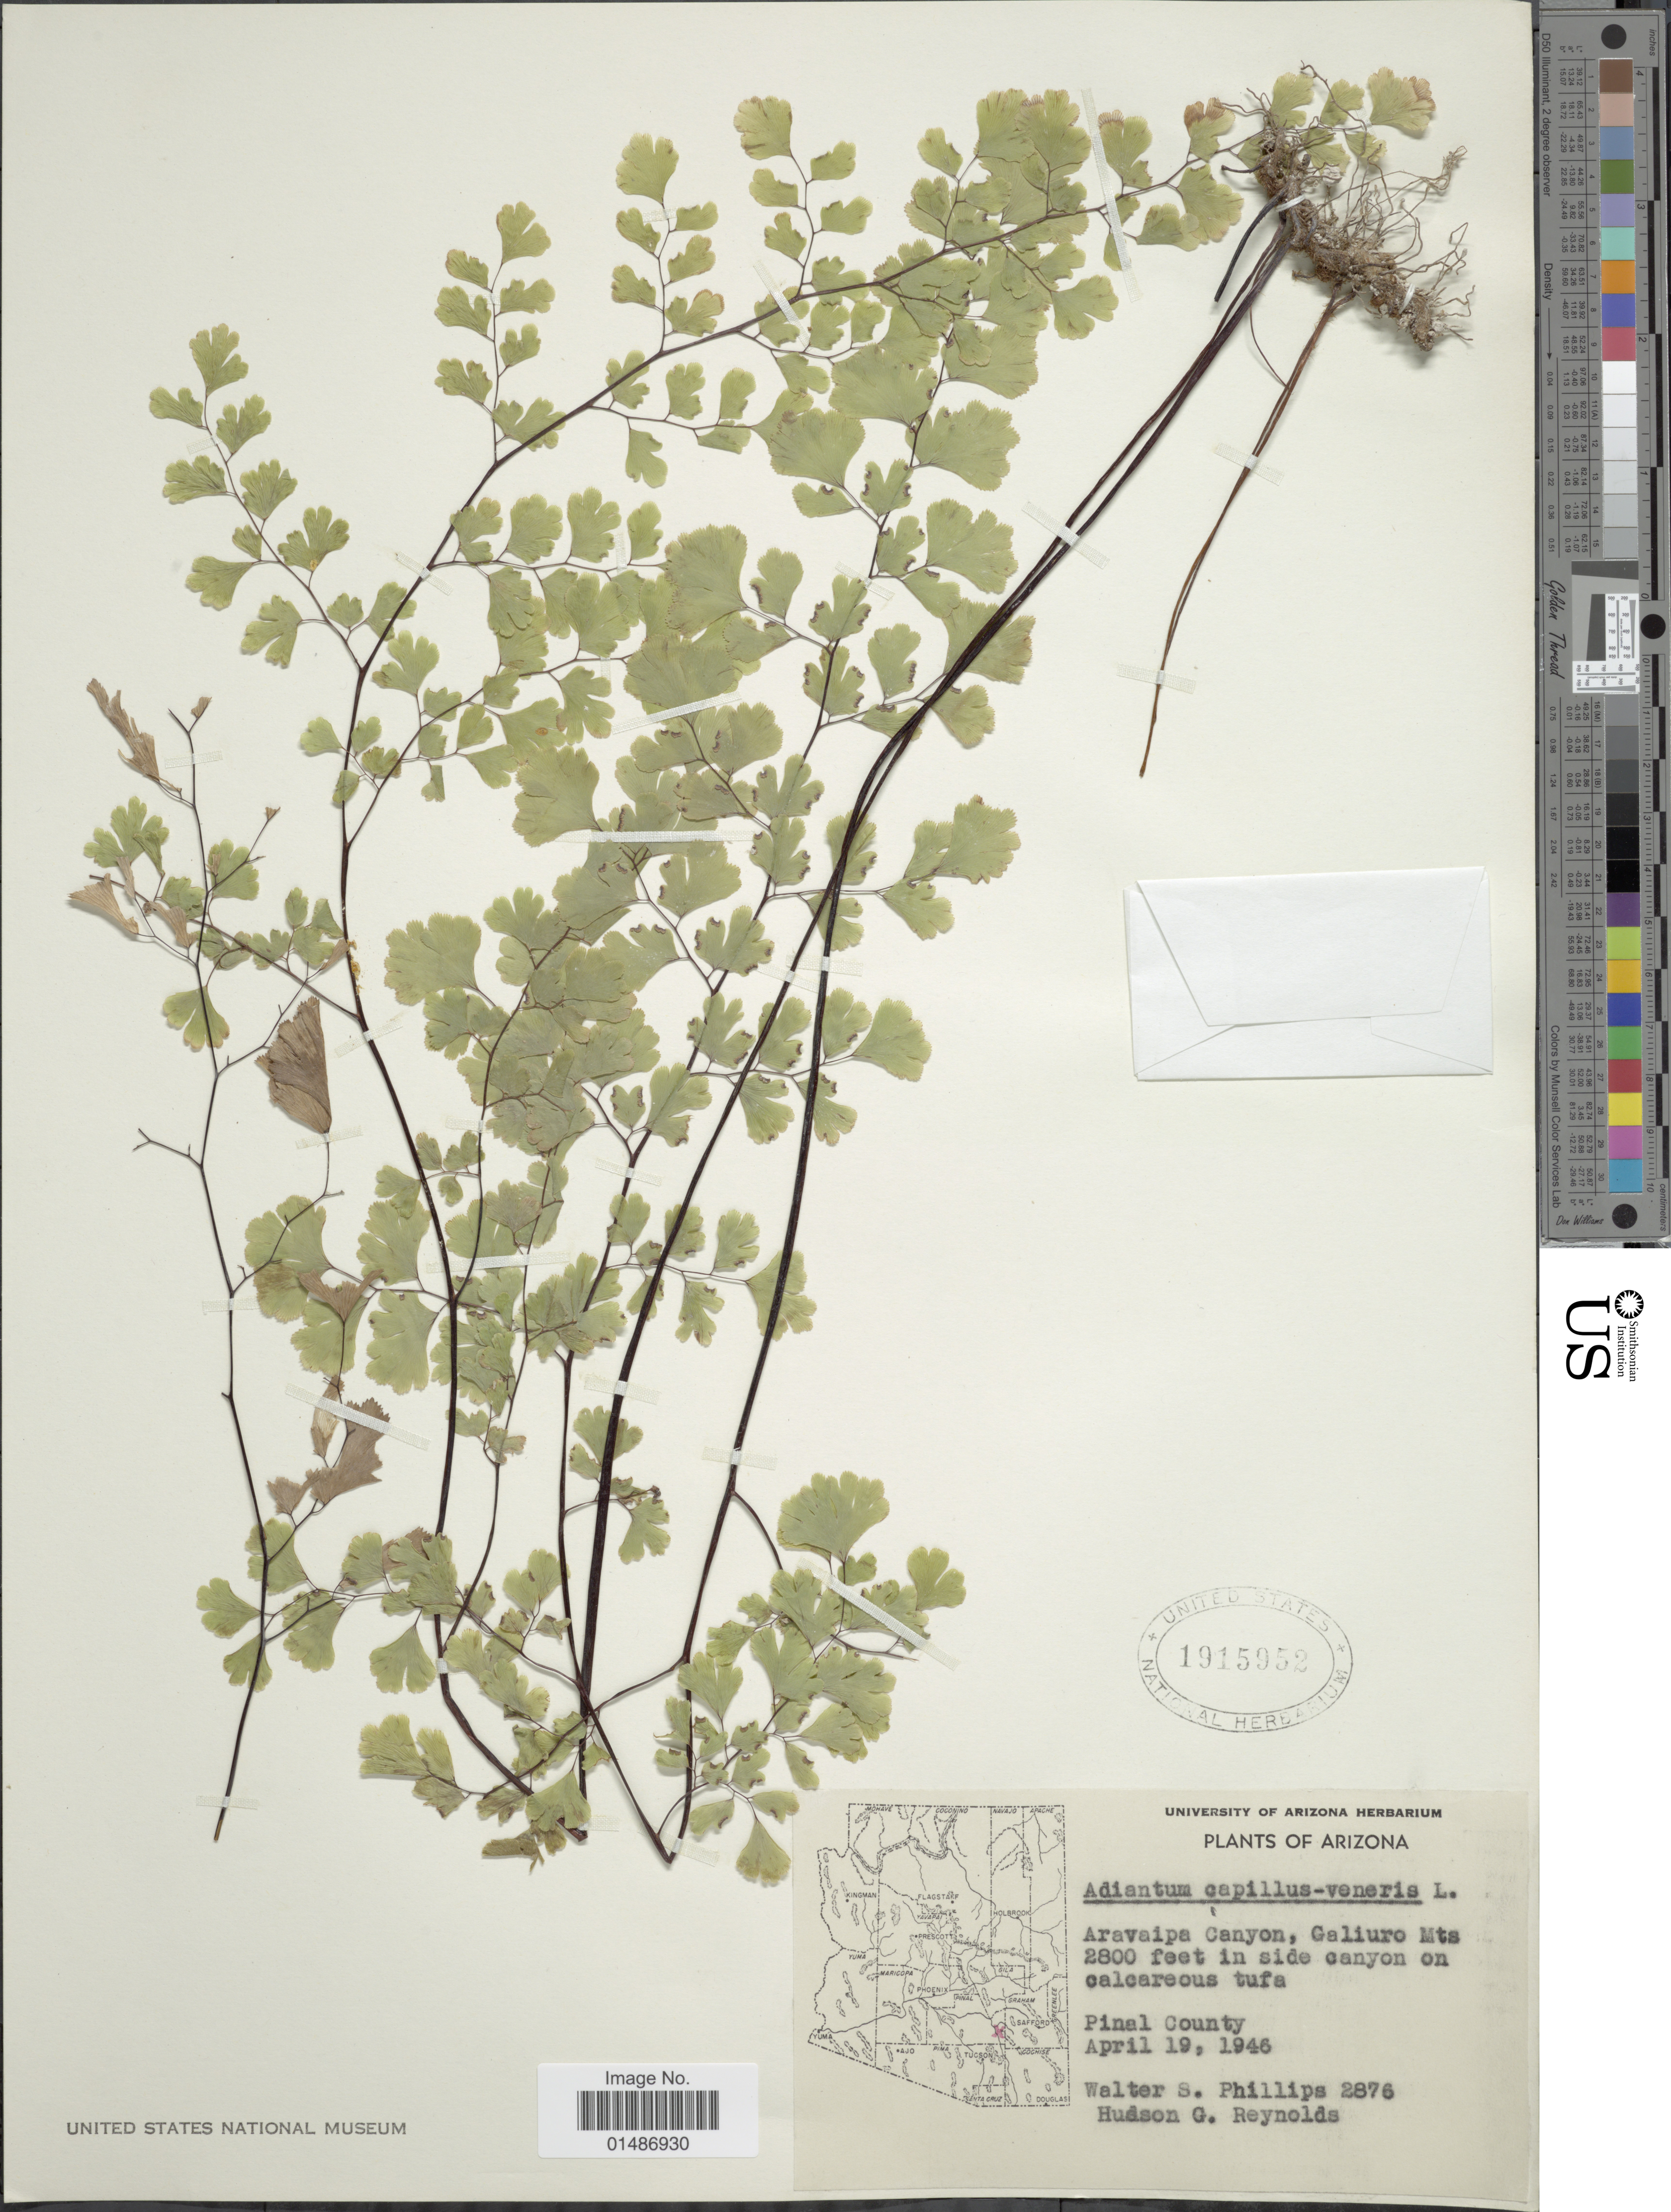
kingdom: Plantae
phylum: Tracheophyta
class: Polypodiopsida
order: Polypodiales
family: Pteridaceae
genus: Adiantum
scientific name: Adiantum capillus-veneris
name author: L.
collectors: W. S. Phillips & H. Reynolds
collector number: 2876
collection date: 1946-04-19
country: United States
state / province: Arizona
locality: Aravaipa Canyon, Galiuro Mts, in side canyon on calcareous tufa. Pinal County.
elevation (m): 853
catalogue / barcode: US 1915952